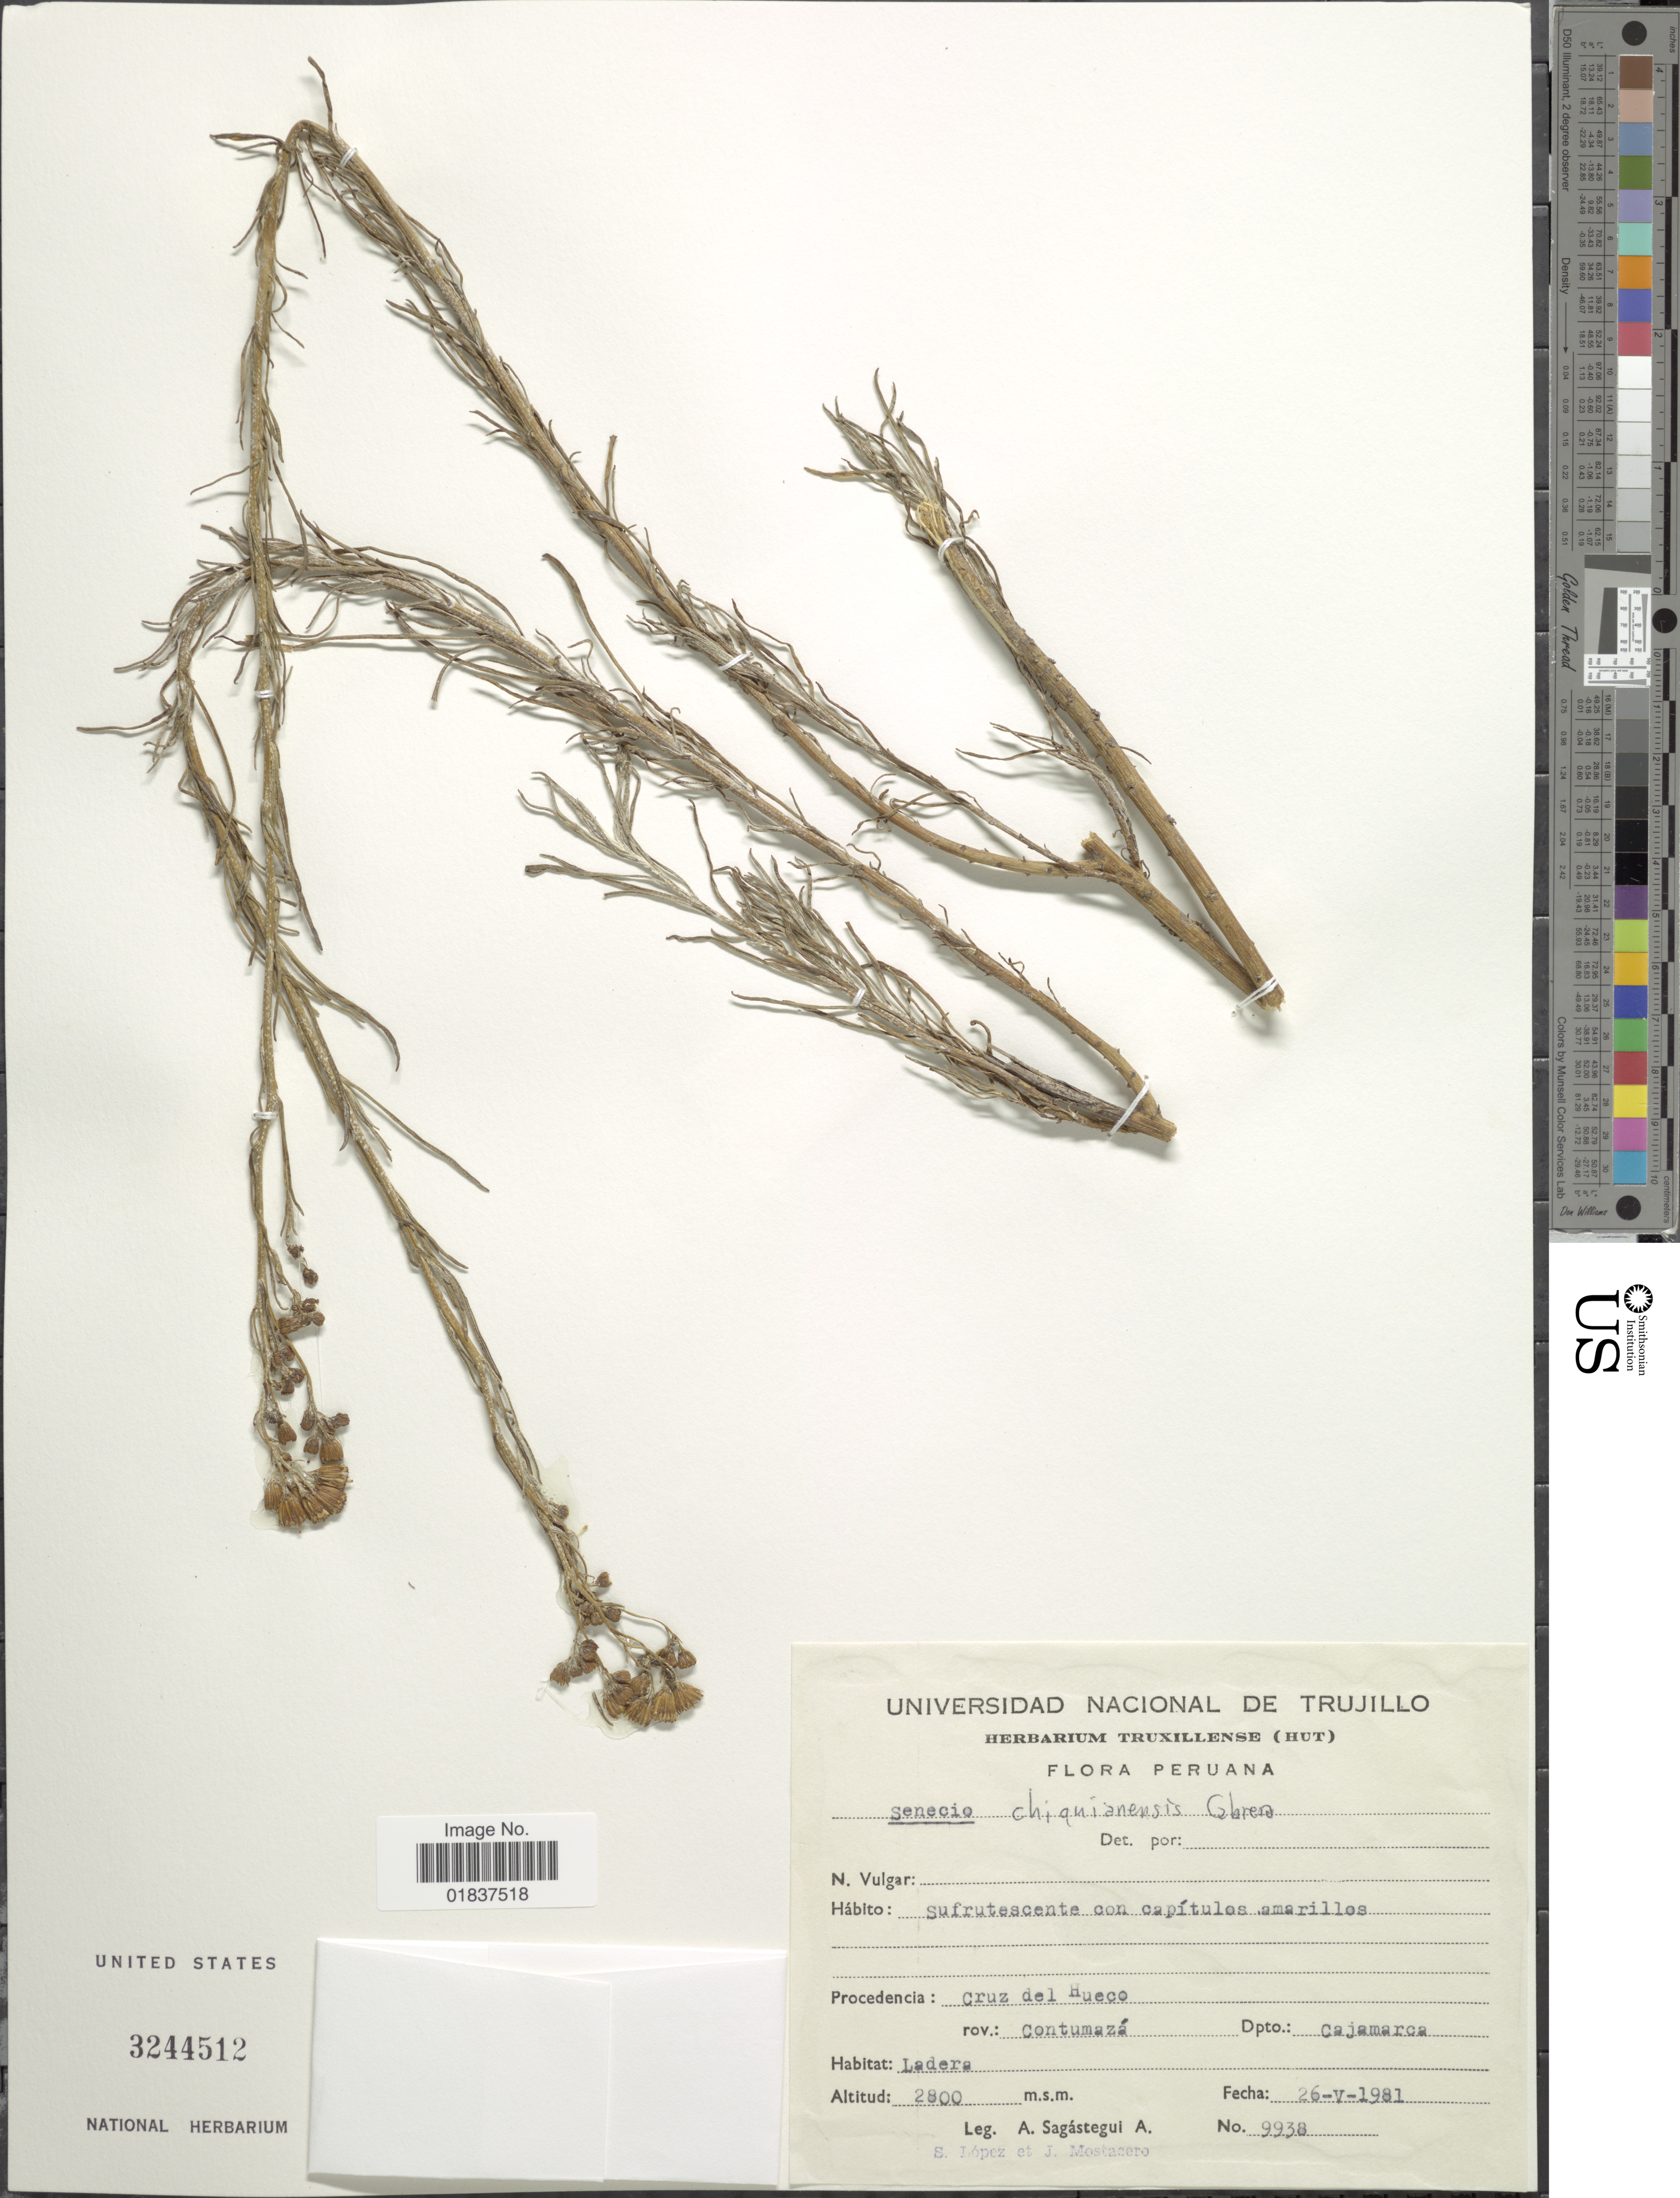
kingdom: Plantae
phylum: Tracheophyta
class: Magnoliopsida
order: Asterales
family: Asteraceae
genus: Senecio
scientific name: Senecio chiquianensis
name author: Cabrera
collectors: A. Sagástegui A., S. López & J. Mostacero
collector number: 9938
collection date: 1981-05-26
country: Peru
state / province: Cajamarca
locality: Cruz del Hueco. rov: Contumaz. Dpto.: Cajamarca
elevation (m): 2800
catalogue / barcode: US 3244512